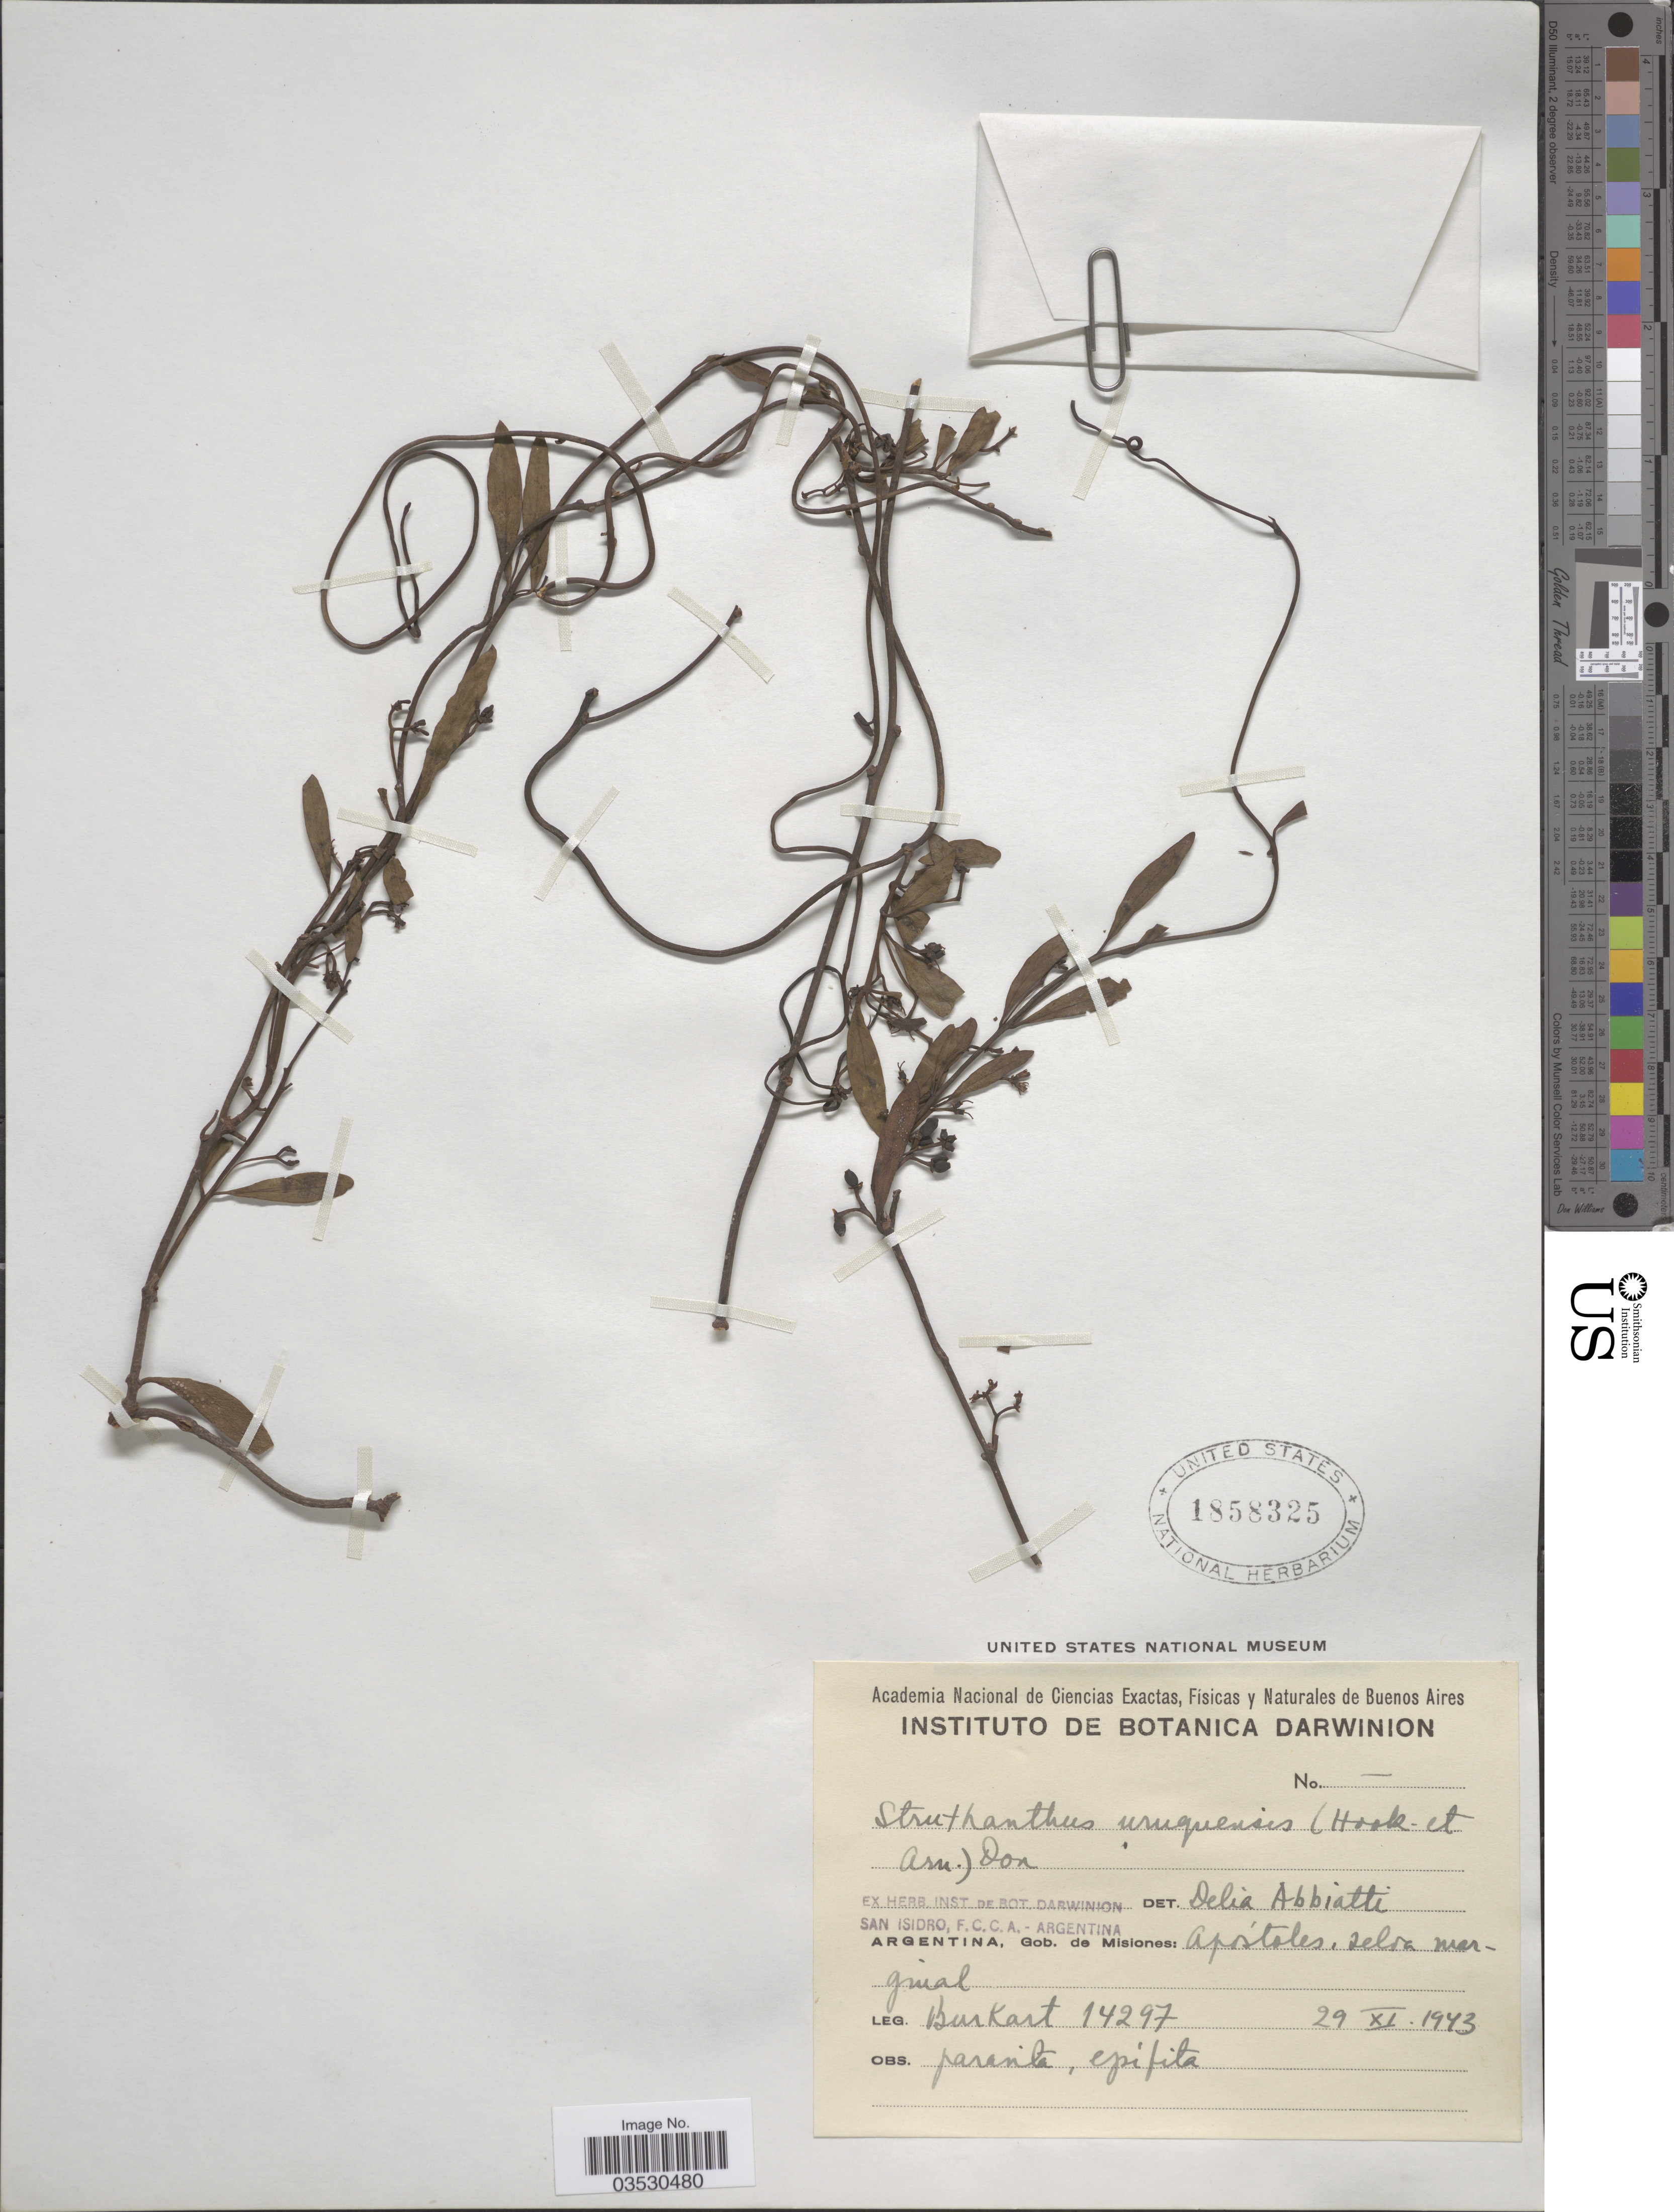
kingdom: Plantae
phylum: Tracheophyta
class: Magnoliopsida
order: Santalales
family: Loranthaceae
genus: Struthanthus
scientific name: Struthanthus uraguensis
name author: G. Don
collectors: -- Burkart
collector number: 14297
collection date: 1943-11-29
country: Argentina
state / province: Misiones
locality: Gob. de Misiones: Apósteles.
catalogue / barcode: US 1858325